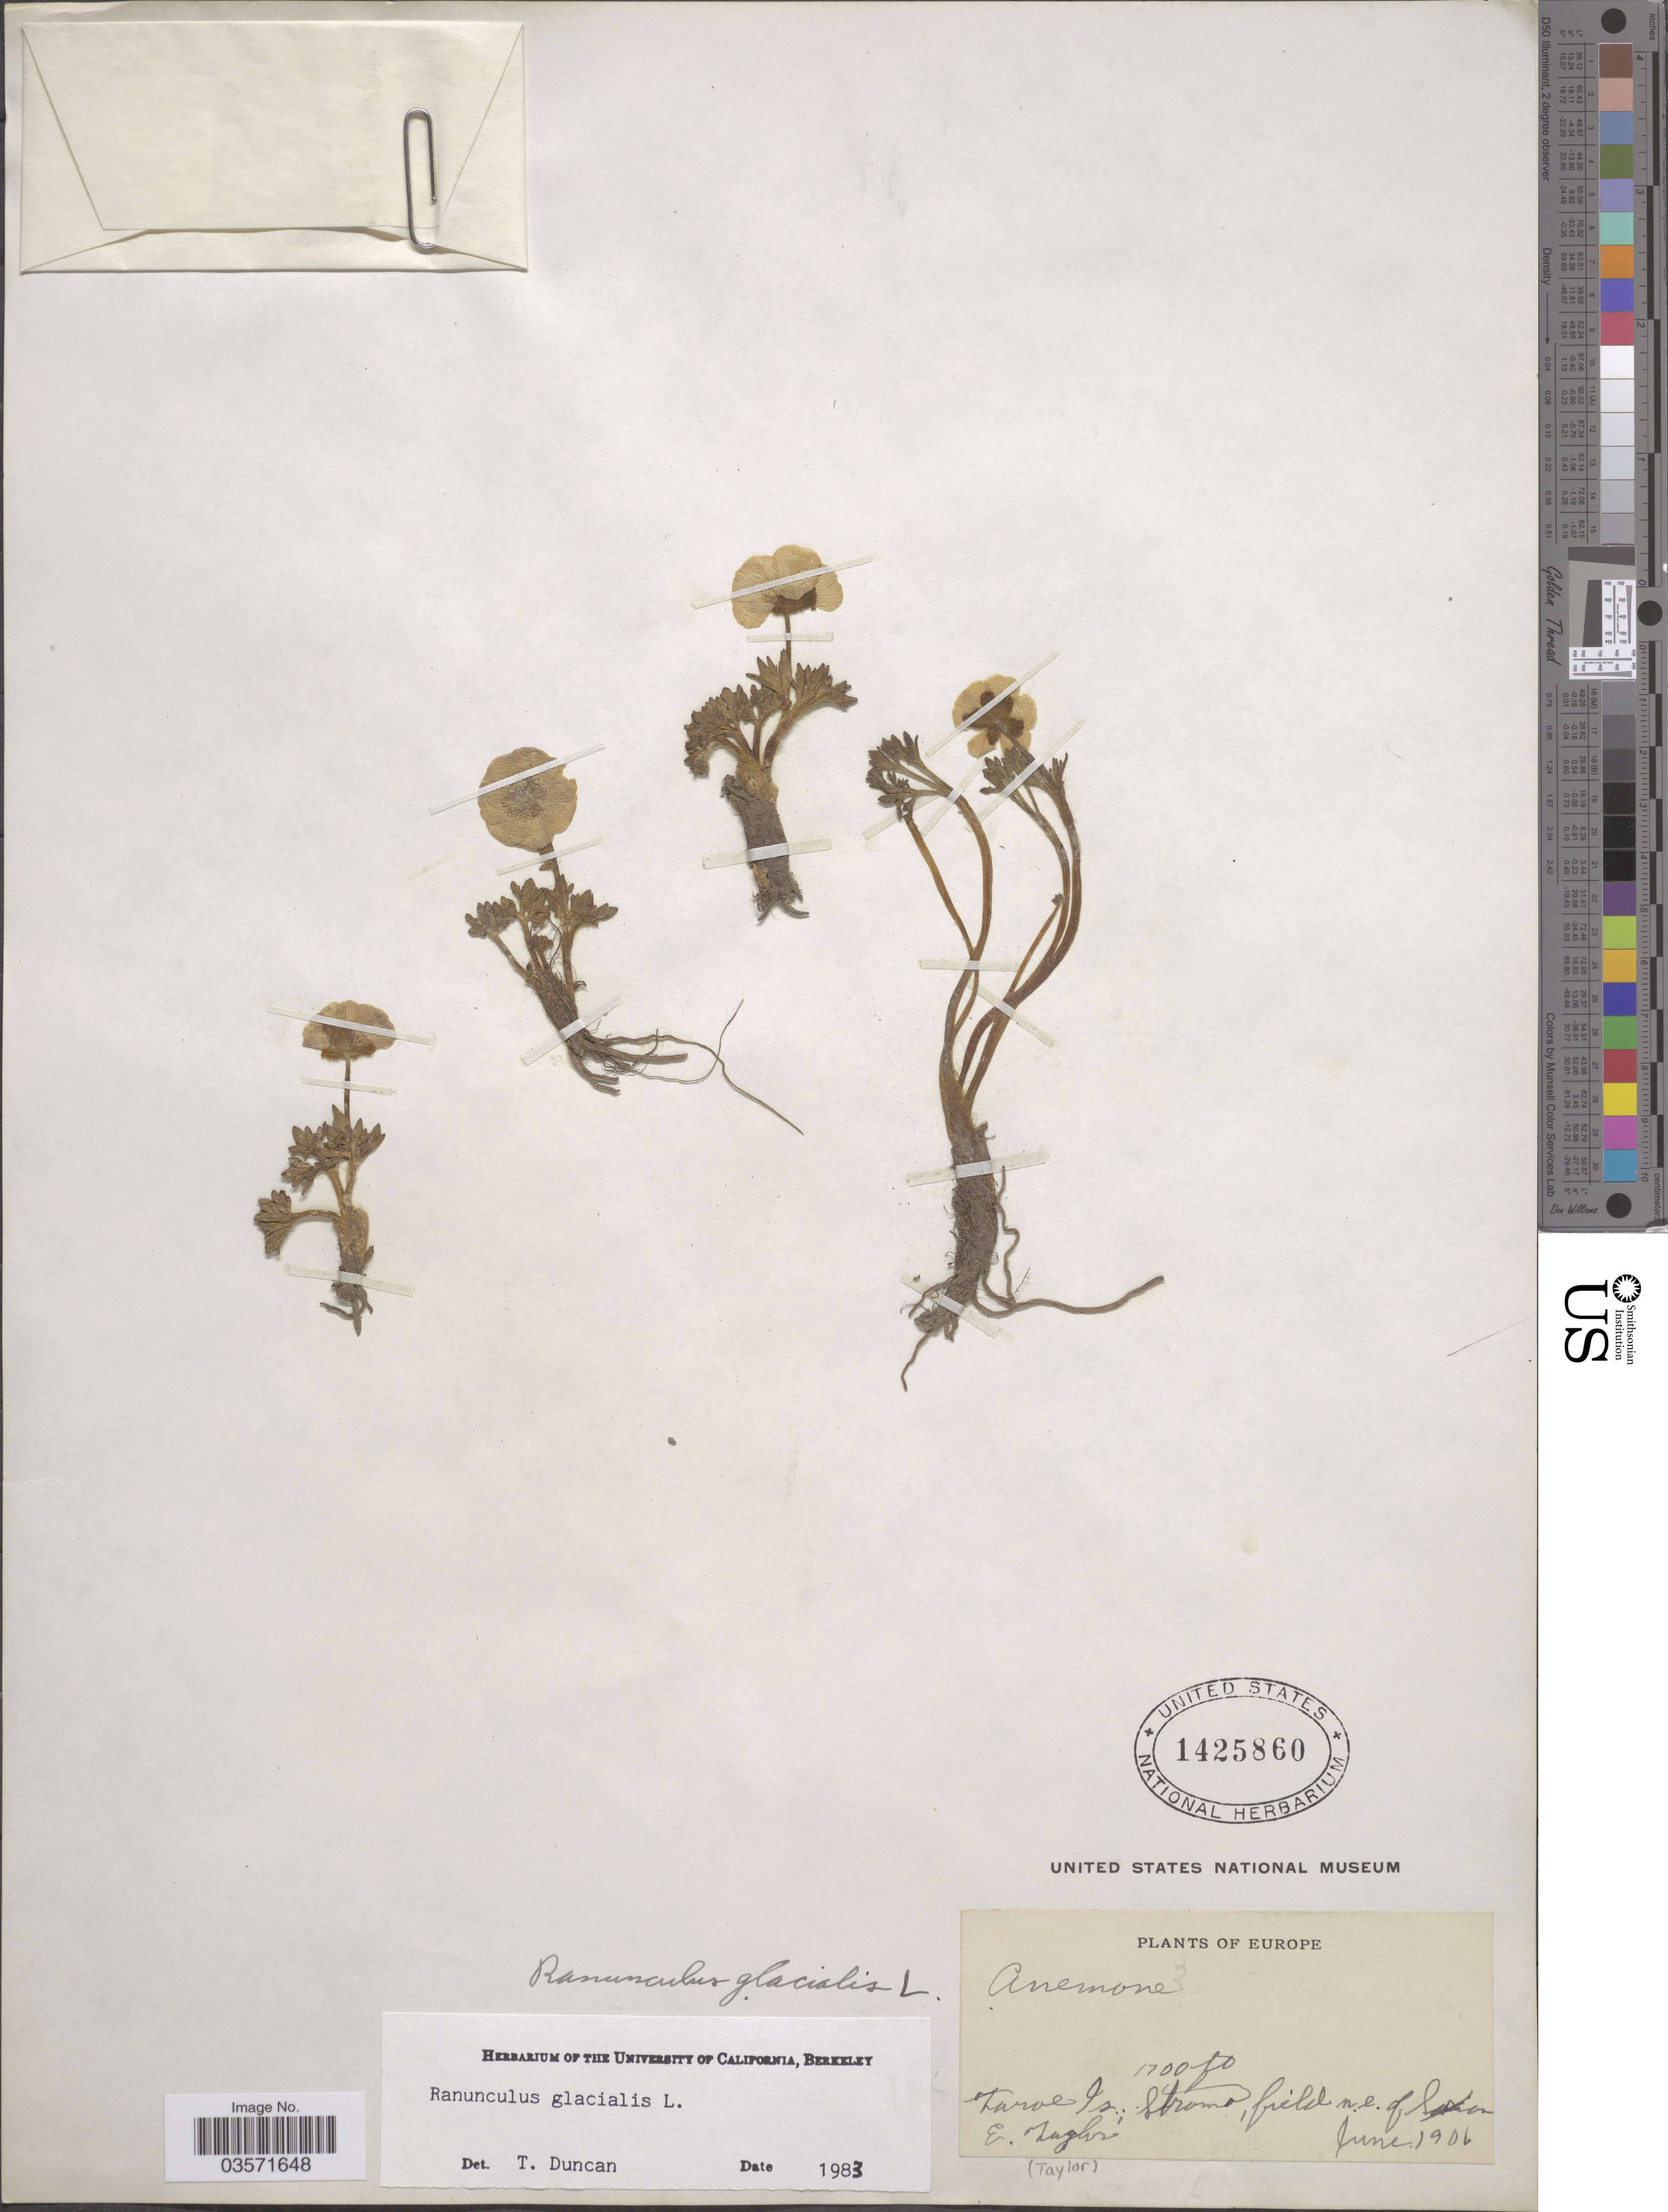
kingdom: Plantae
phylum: Tracheophyta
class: Magnoliopsida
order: Ranunculales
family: Ranunculaceae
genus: Ranunculus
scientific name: Ranunculus glacialis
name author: L.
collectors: E. Taylor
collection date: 1906-06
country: Faroe Islands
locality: Faroe Is.; Stromo, fields n.e. of Sona [interpreted].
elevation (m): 518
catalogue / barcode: US 1425860